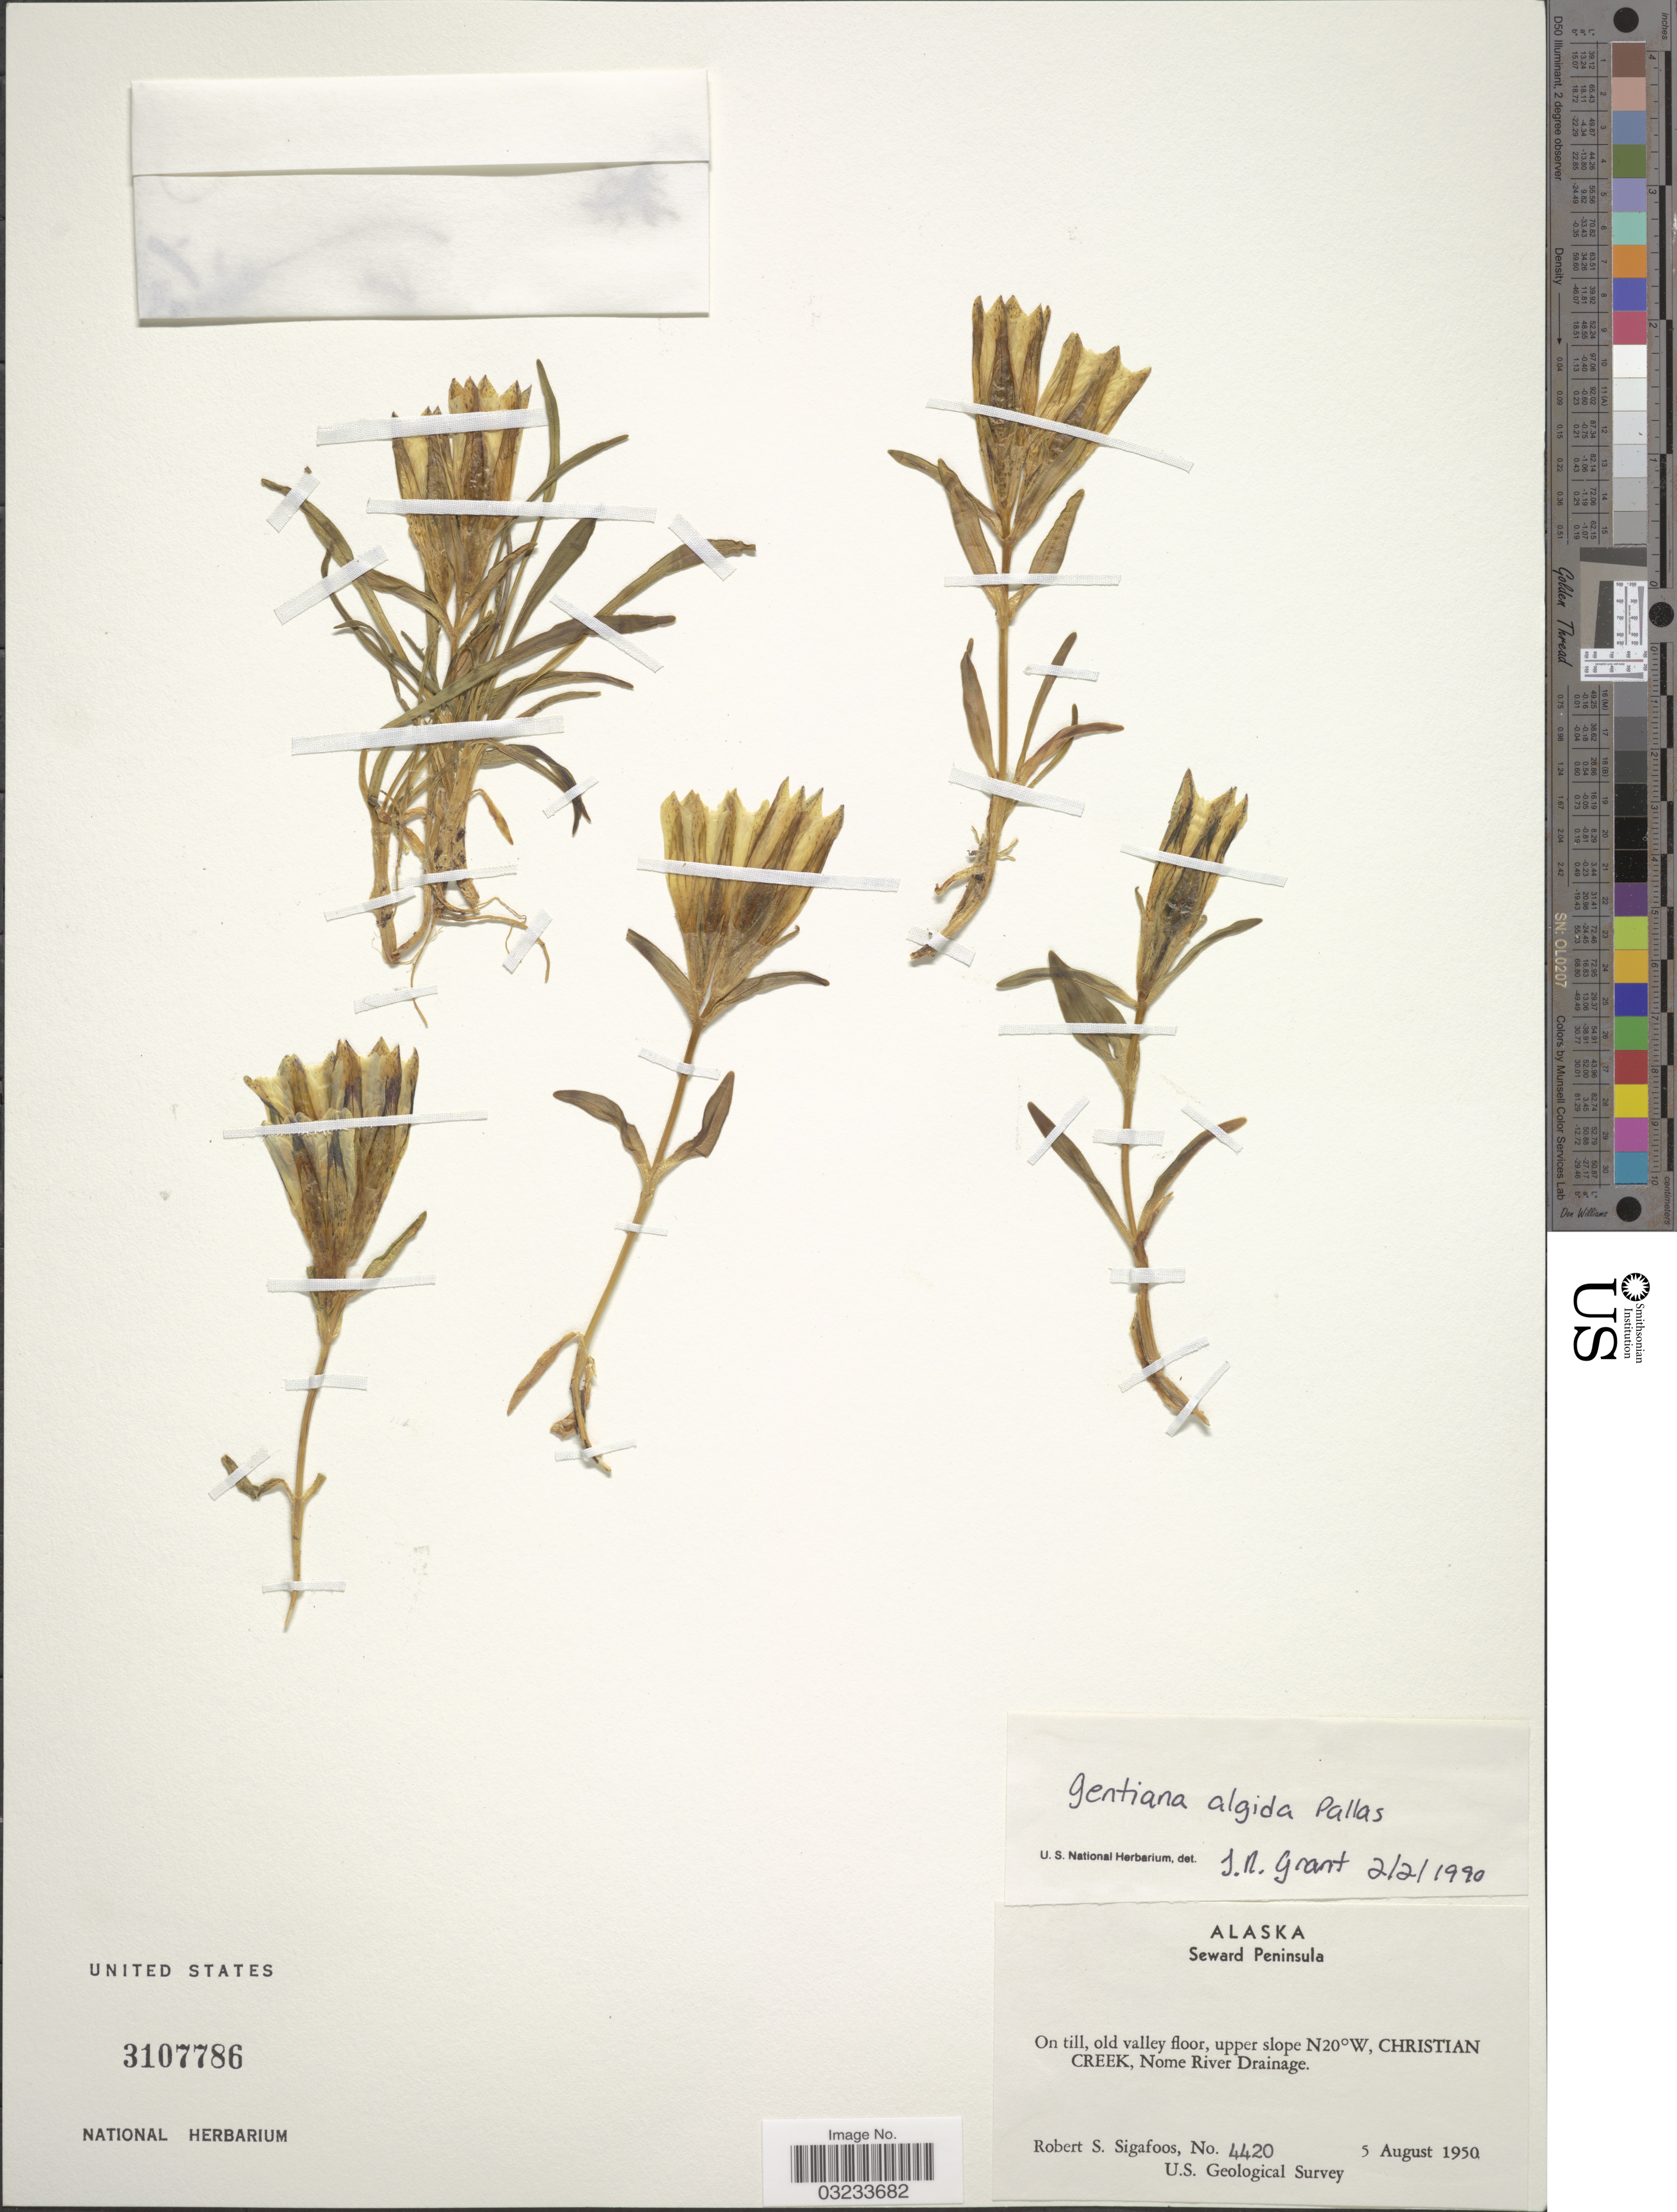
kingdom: Plantae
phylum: Tracheophyta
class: Magnoliopsida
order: Gentianales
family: Gentianaceae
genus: Gentiana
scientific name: Gentiana algida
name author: Pall.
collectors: R. Sigafoos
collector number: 4420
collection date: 1950-08-05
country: United States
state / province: Alaska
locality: Seward Peninsula. On till, old valley floor, upper slope N 20° W, Christian Creek, Nome River Drainage.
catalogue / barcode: US 3107786